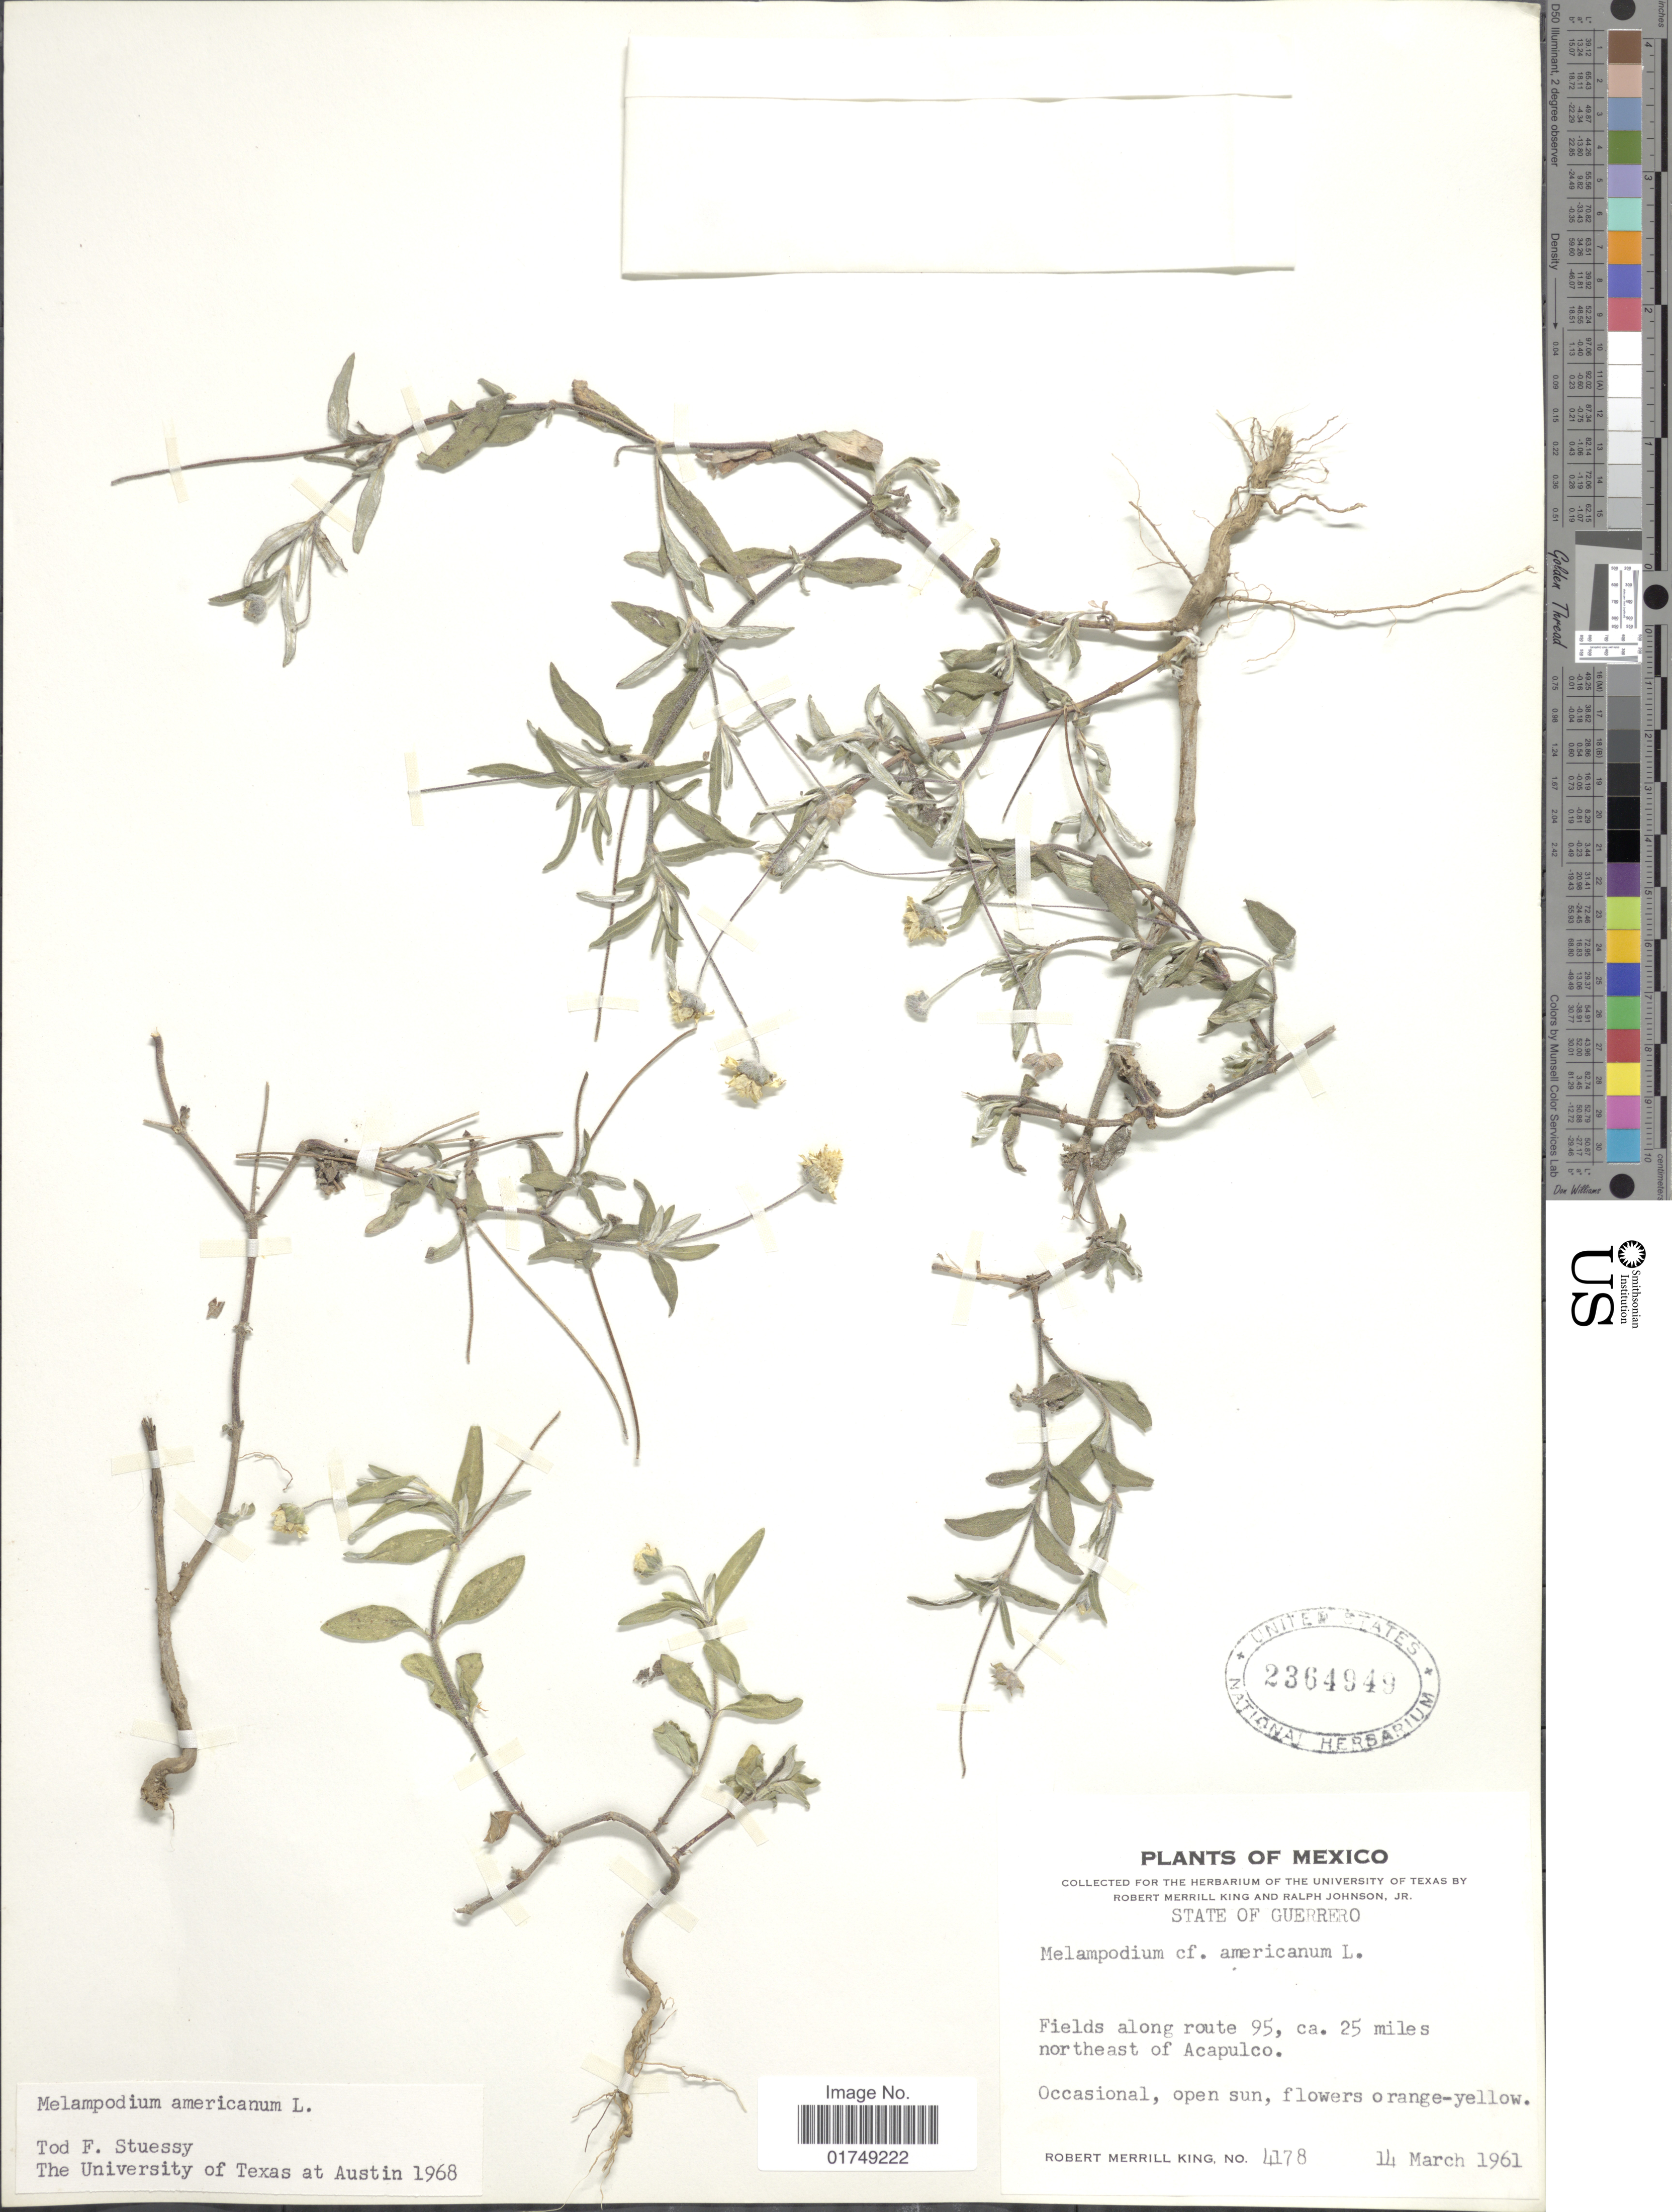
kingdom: Plantae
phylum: Tracheophyta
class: Magnoliopsida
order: Asterales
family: Asteraceae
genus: Melampodium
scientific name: Melampodium americanum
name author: L.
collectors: R. M. King & R. Johnson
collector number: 4178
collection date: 1961-03-14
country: Mexico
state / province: Guerrero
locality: Fields along route 95, ca 25 miles northeast of Acapulco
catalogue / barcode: US 2364949